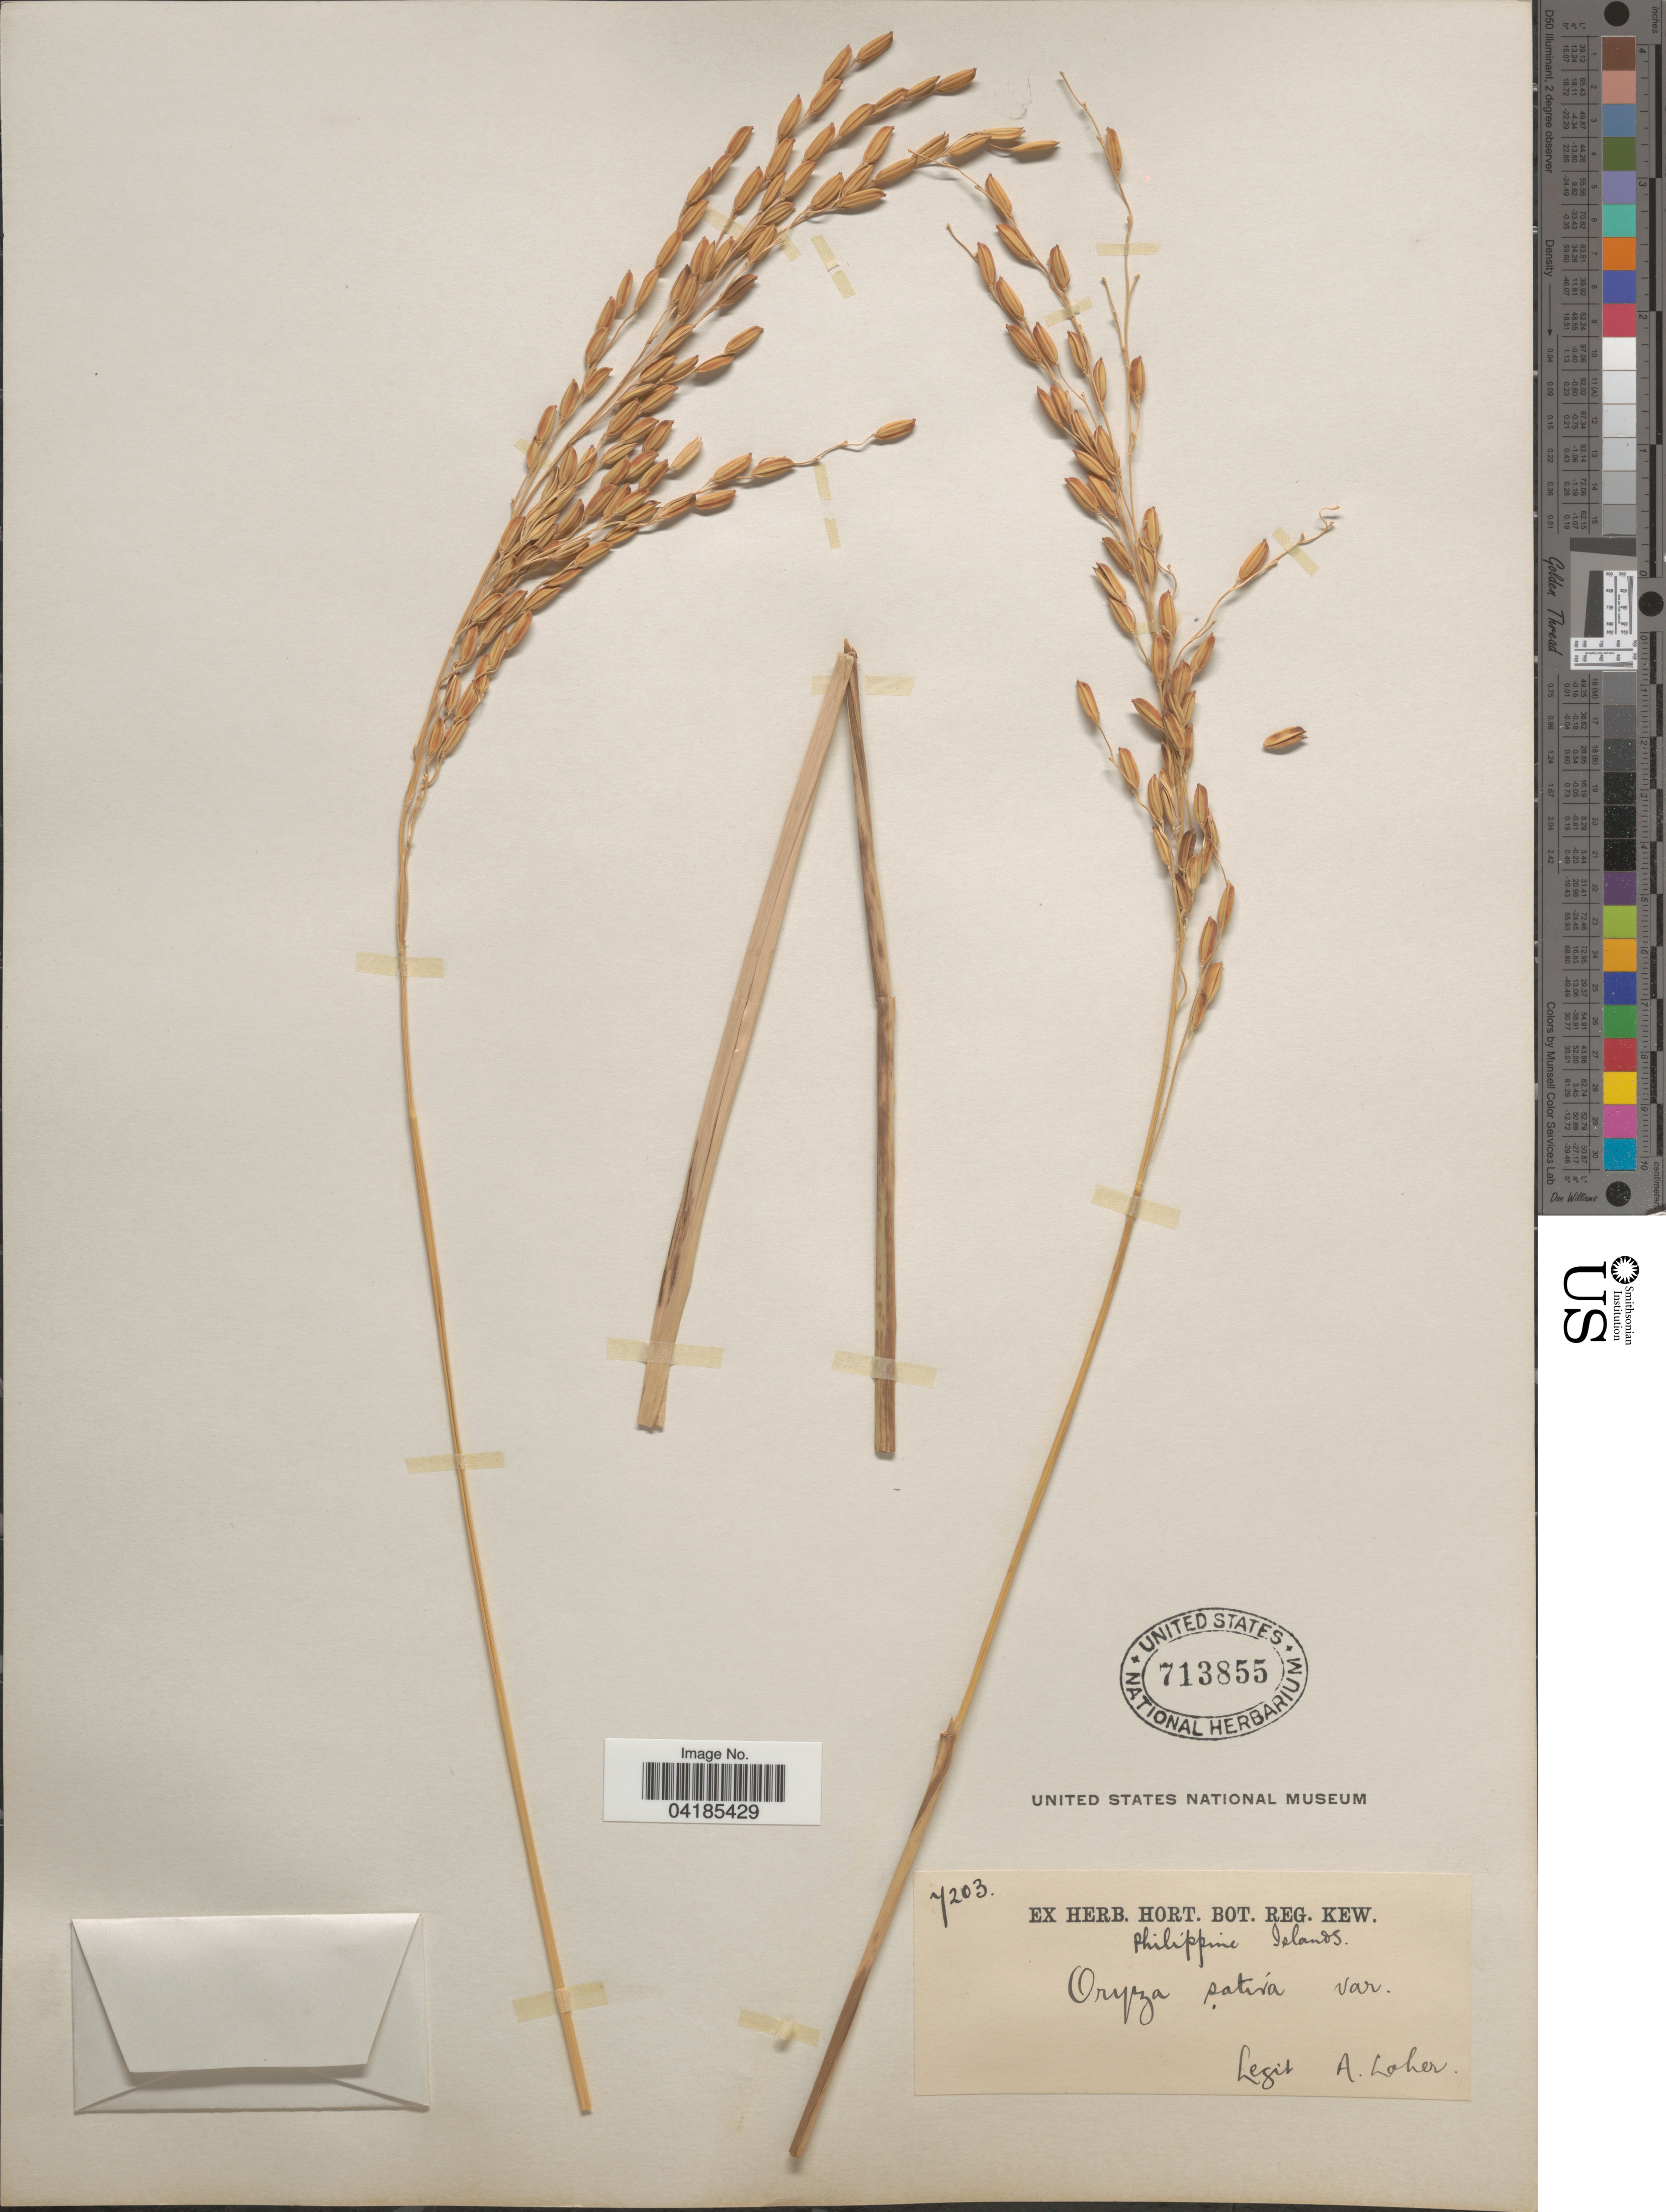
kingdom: Plantae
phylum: Tracheophyta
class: Liliopsida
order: Poales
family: Poaceae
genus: Oryza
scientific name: Oryza sativa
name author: L.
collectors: A. Loher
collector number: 7203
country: Philippines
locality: Philippine Islands.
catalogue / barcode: US 713855